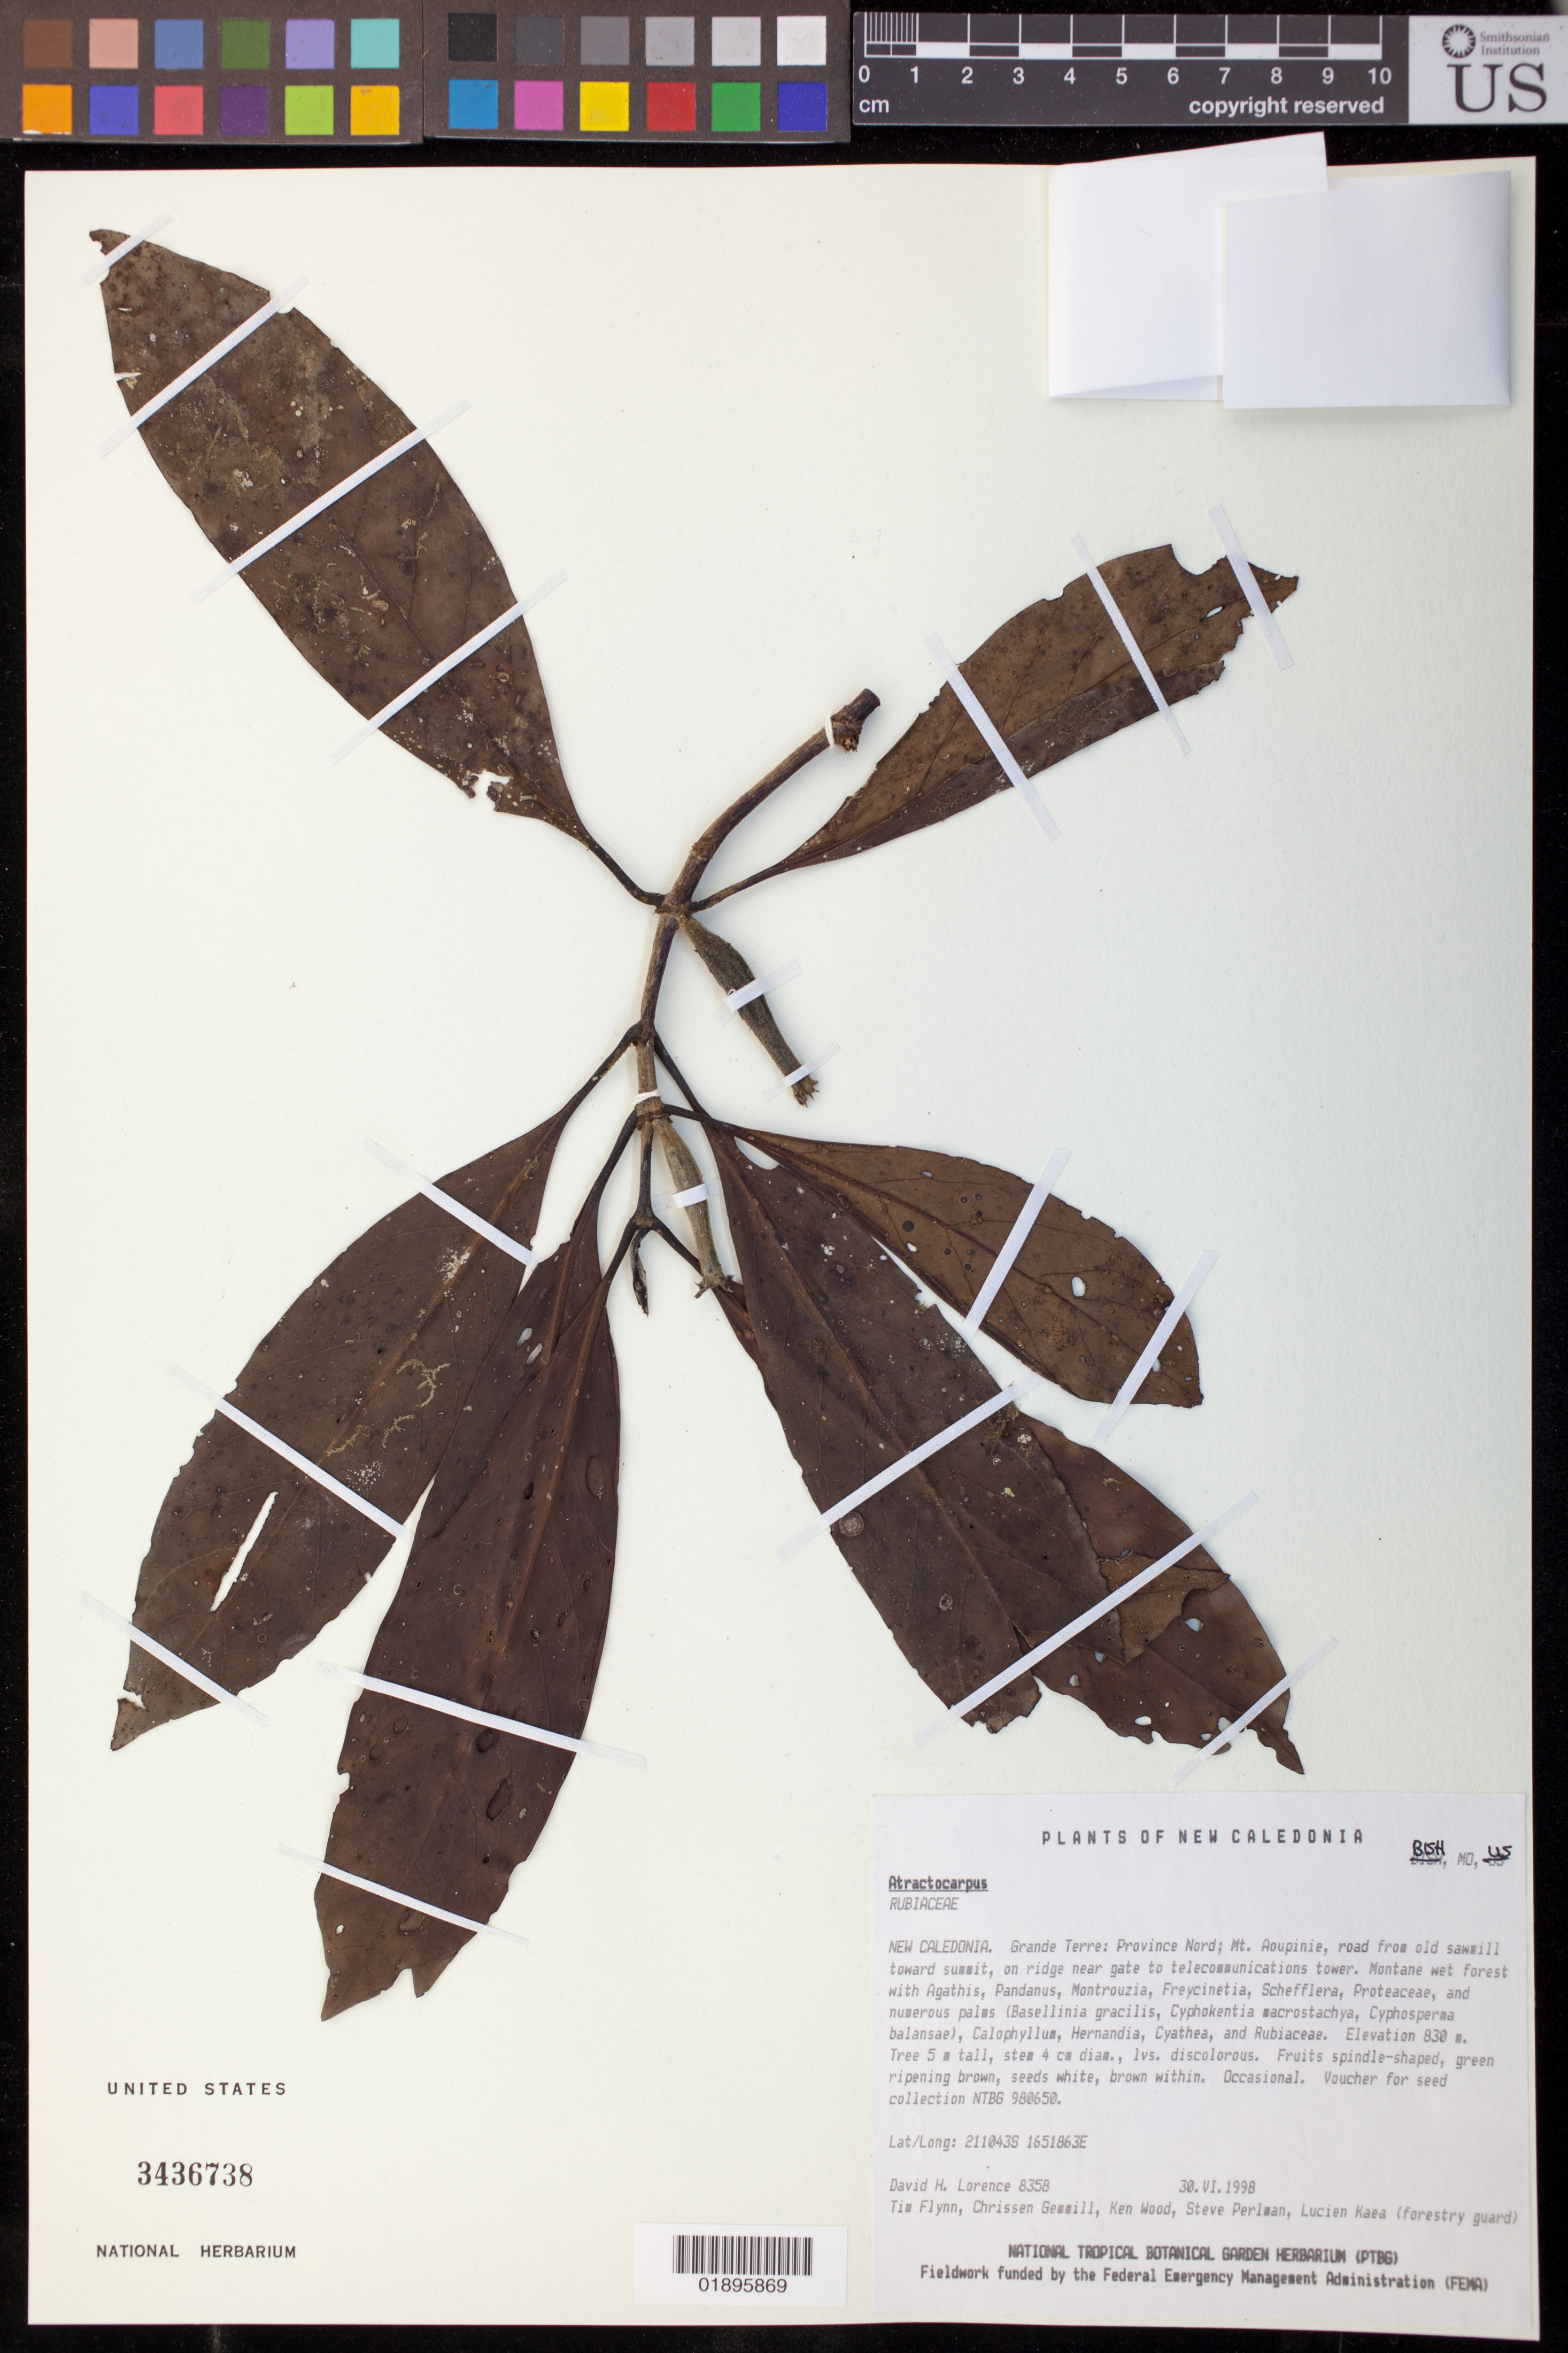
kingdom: Plantae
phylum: Tracheophyta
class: Magnoliopsida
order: Gentianales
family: Rubiaceae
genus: Atractocarpus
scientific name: Atractocarpus sp.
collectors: D. Lorence, C. Gemmill, S. P. Perlman & K. R. Wood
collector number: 8358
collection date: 1998-06-30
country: New Caledonia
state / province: Nord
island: Grand Terre Island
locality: Mt. Aoupinie, road from old sawmill (scierie) toward summit, near gate to telecommunications tower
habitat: Montane wet forest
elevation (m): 830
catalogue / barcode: US 3436738